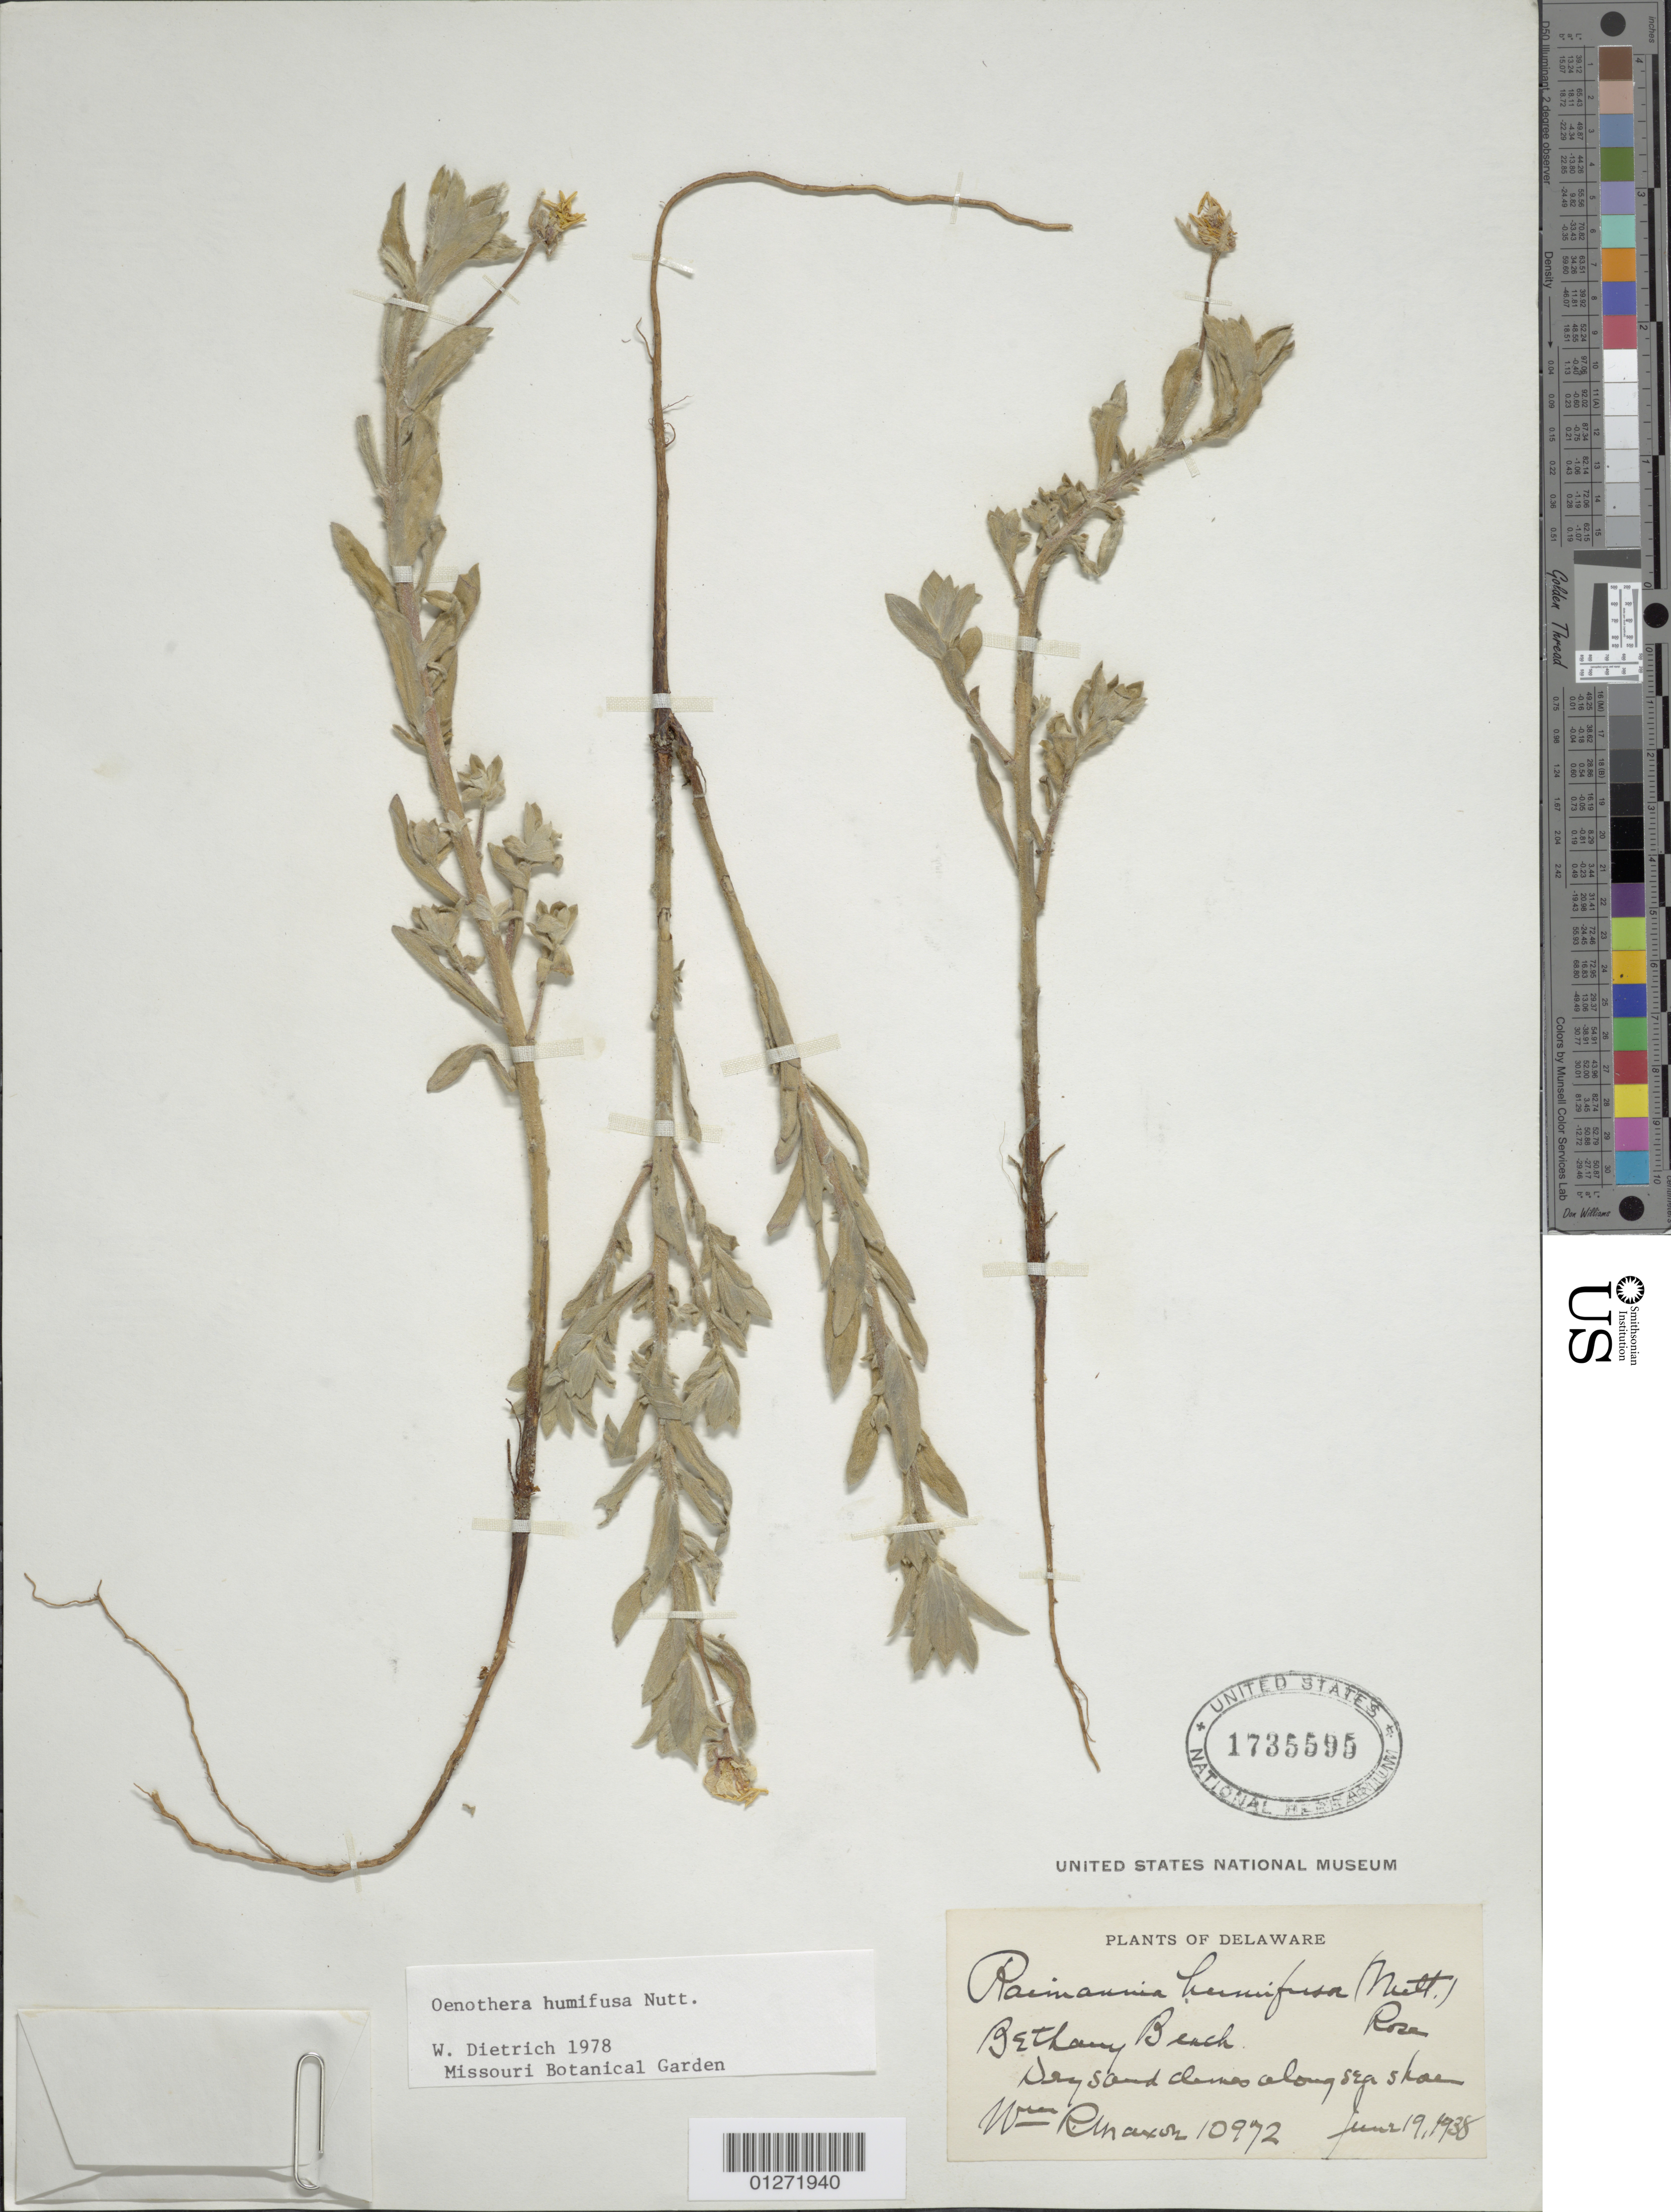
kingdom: Plantae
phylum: Tracheophyta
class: Magnoliopsida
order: Myrtales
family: Onagraceae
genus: Oenothera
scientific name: Oenothera humifusa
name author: Nutt.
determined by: Dietrich, W.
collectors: W. R. Maxon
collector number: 10972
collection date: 1938-06-19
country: United States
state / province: Delaware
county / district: Sussex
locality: Bethany Beach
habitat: Dry sand dunes along sea shore.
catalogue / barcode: US 1735595